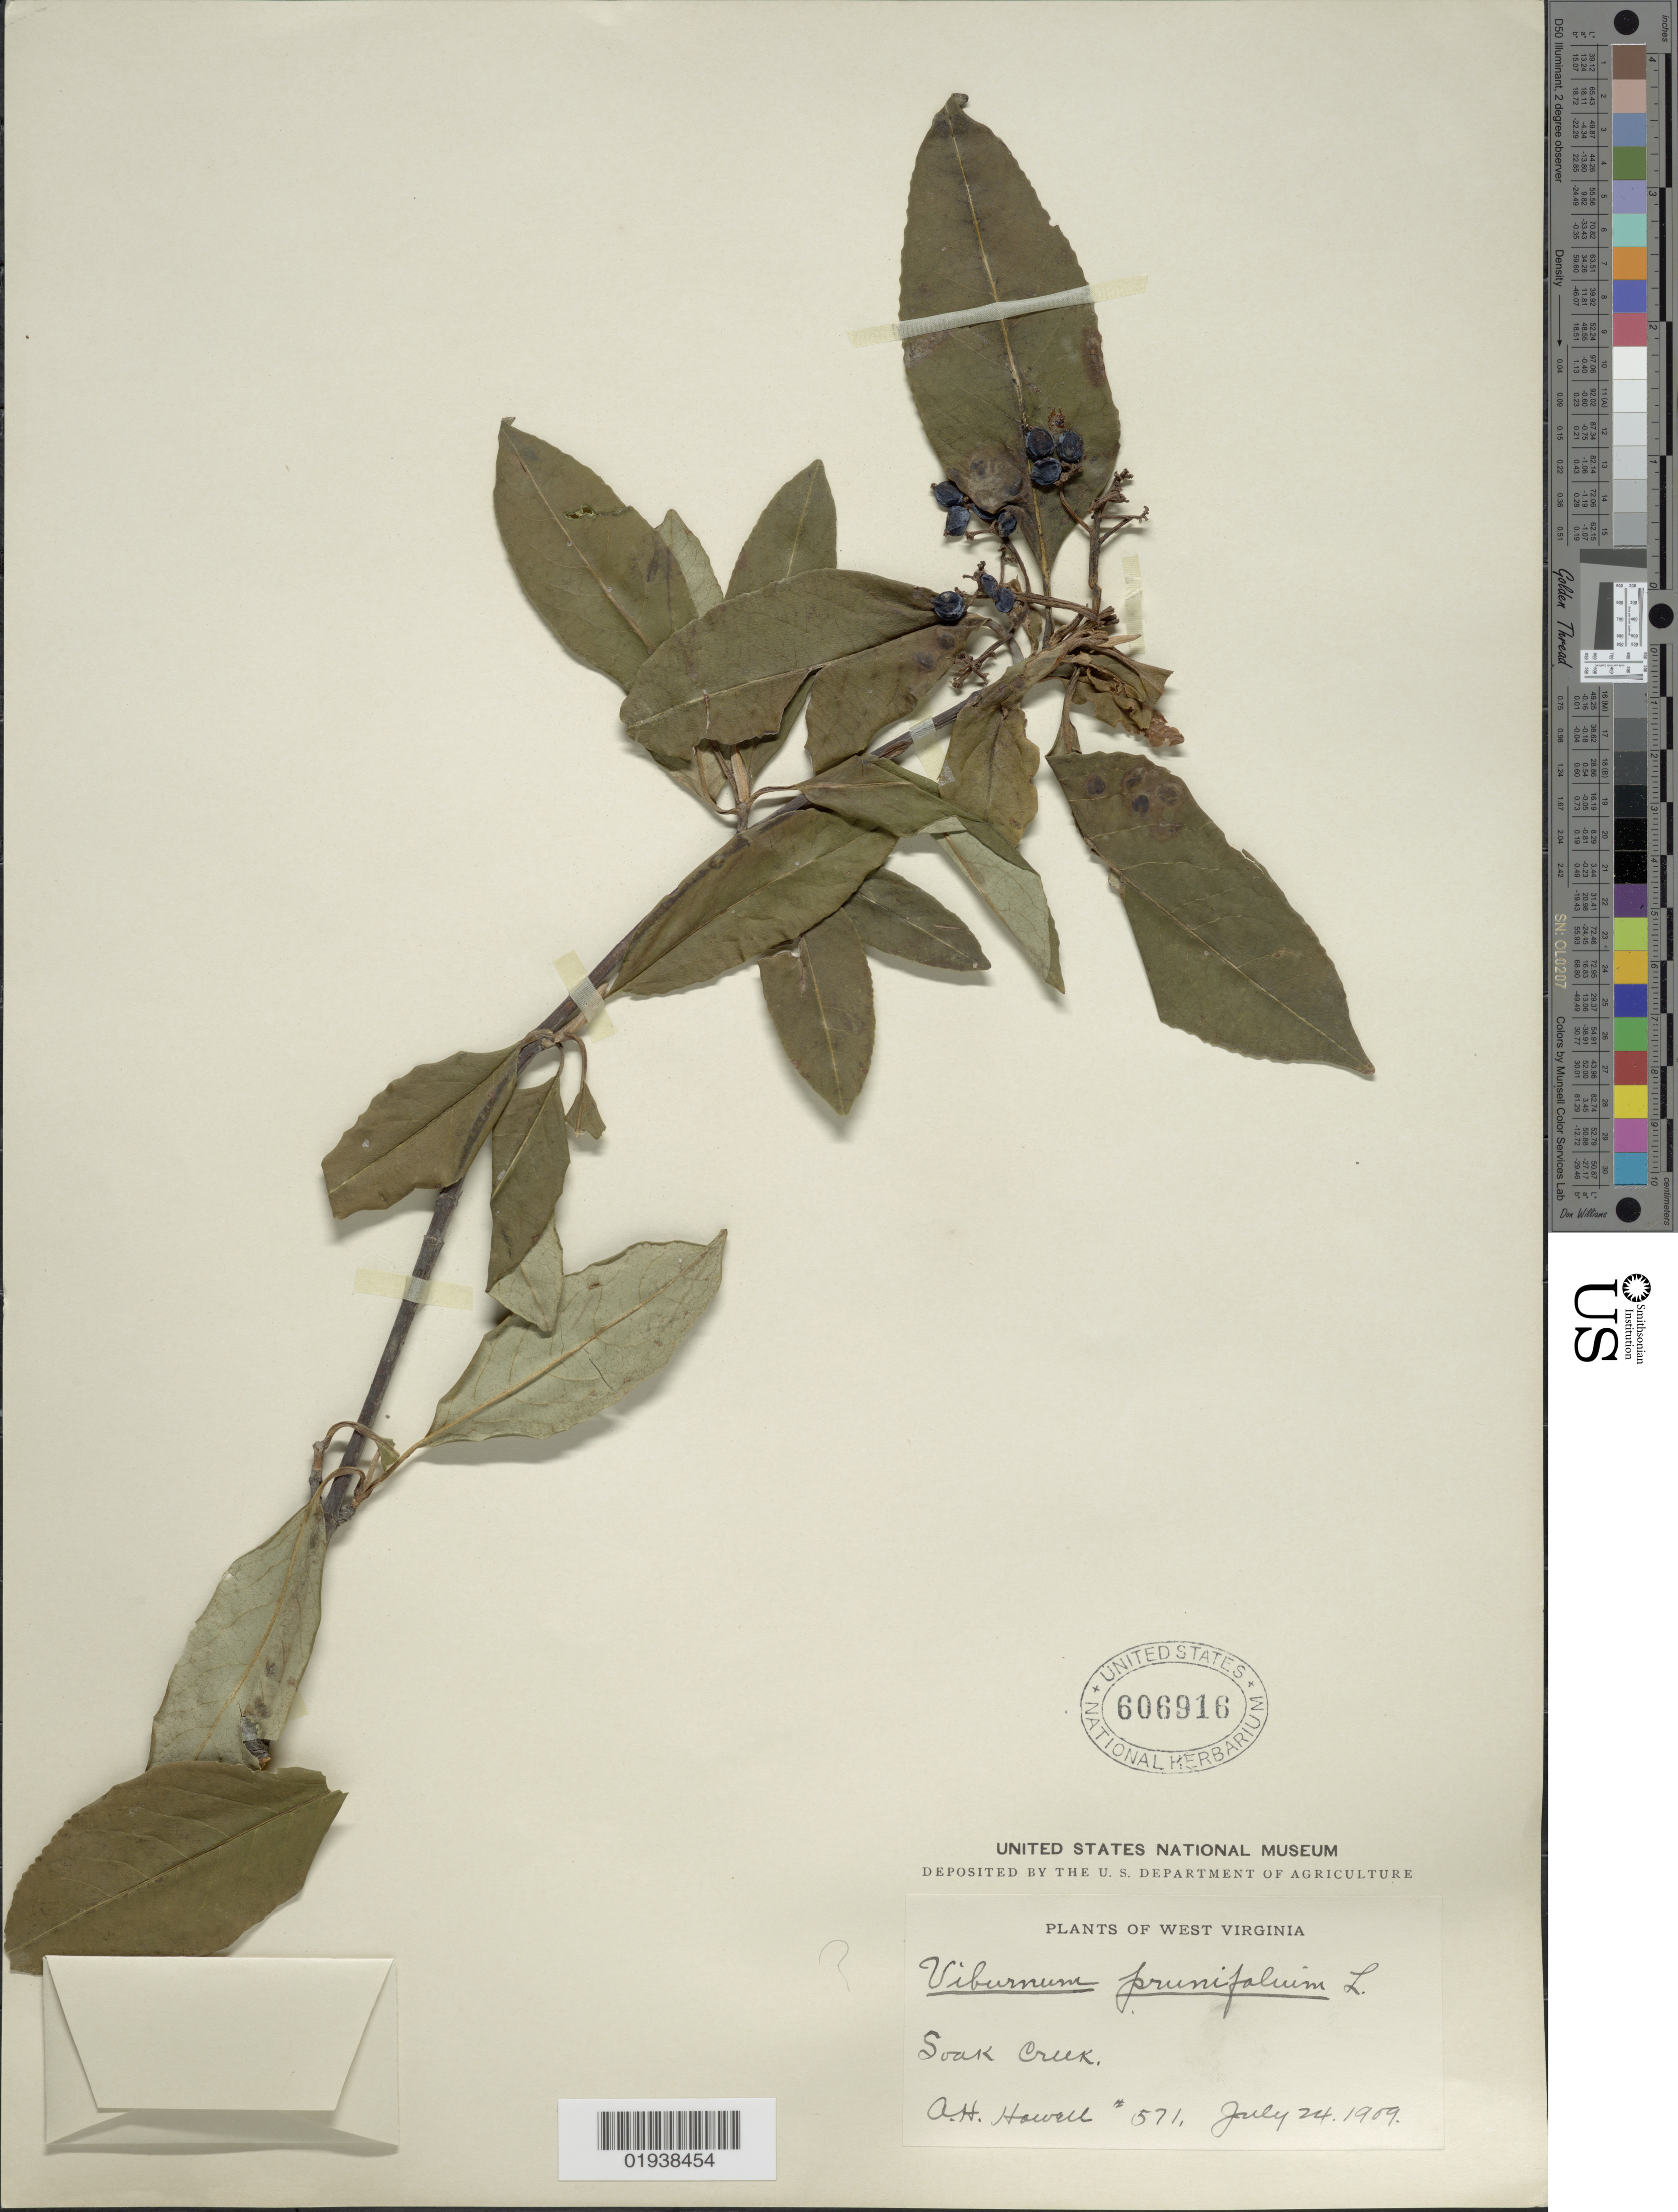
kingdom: Plantae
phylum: Tracheophyta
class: Magnoliopsida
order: Dipsacales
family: Viburnaceae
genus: Viburnum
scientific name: Viburnum cassinoides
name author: L.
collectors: A. Howell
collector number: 571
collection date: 1909-07-24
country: United States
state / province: West Virginia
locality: Soak Creek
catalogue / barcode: US 606916